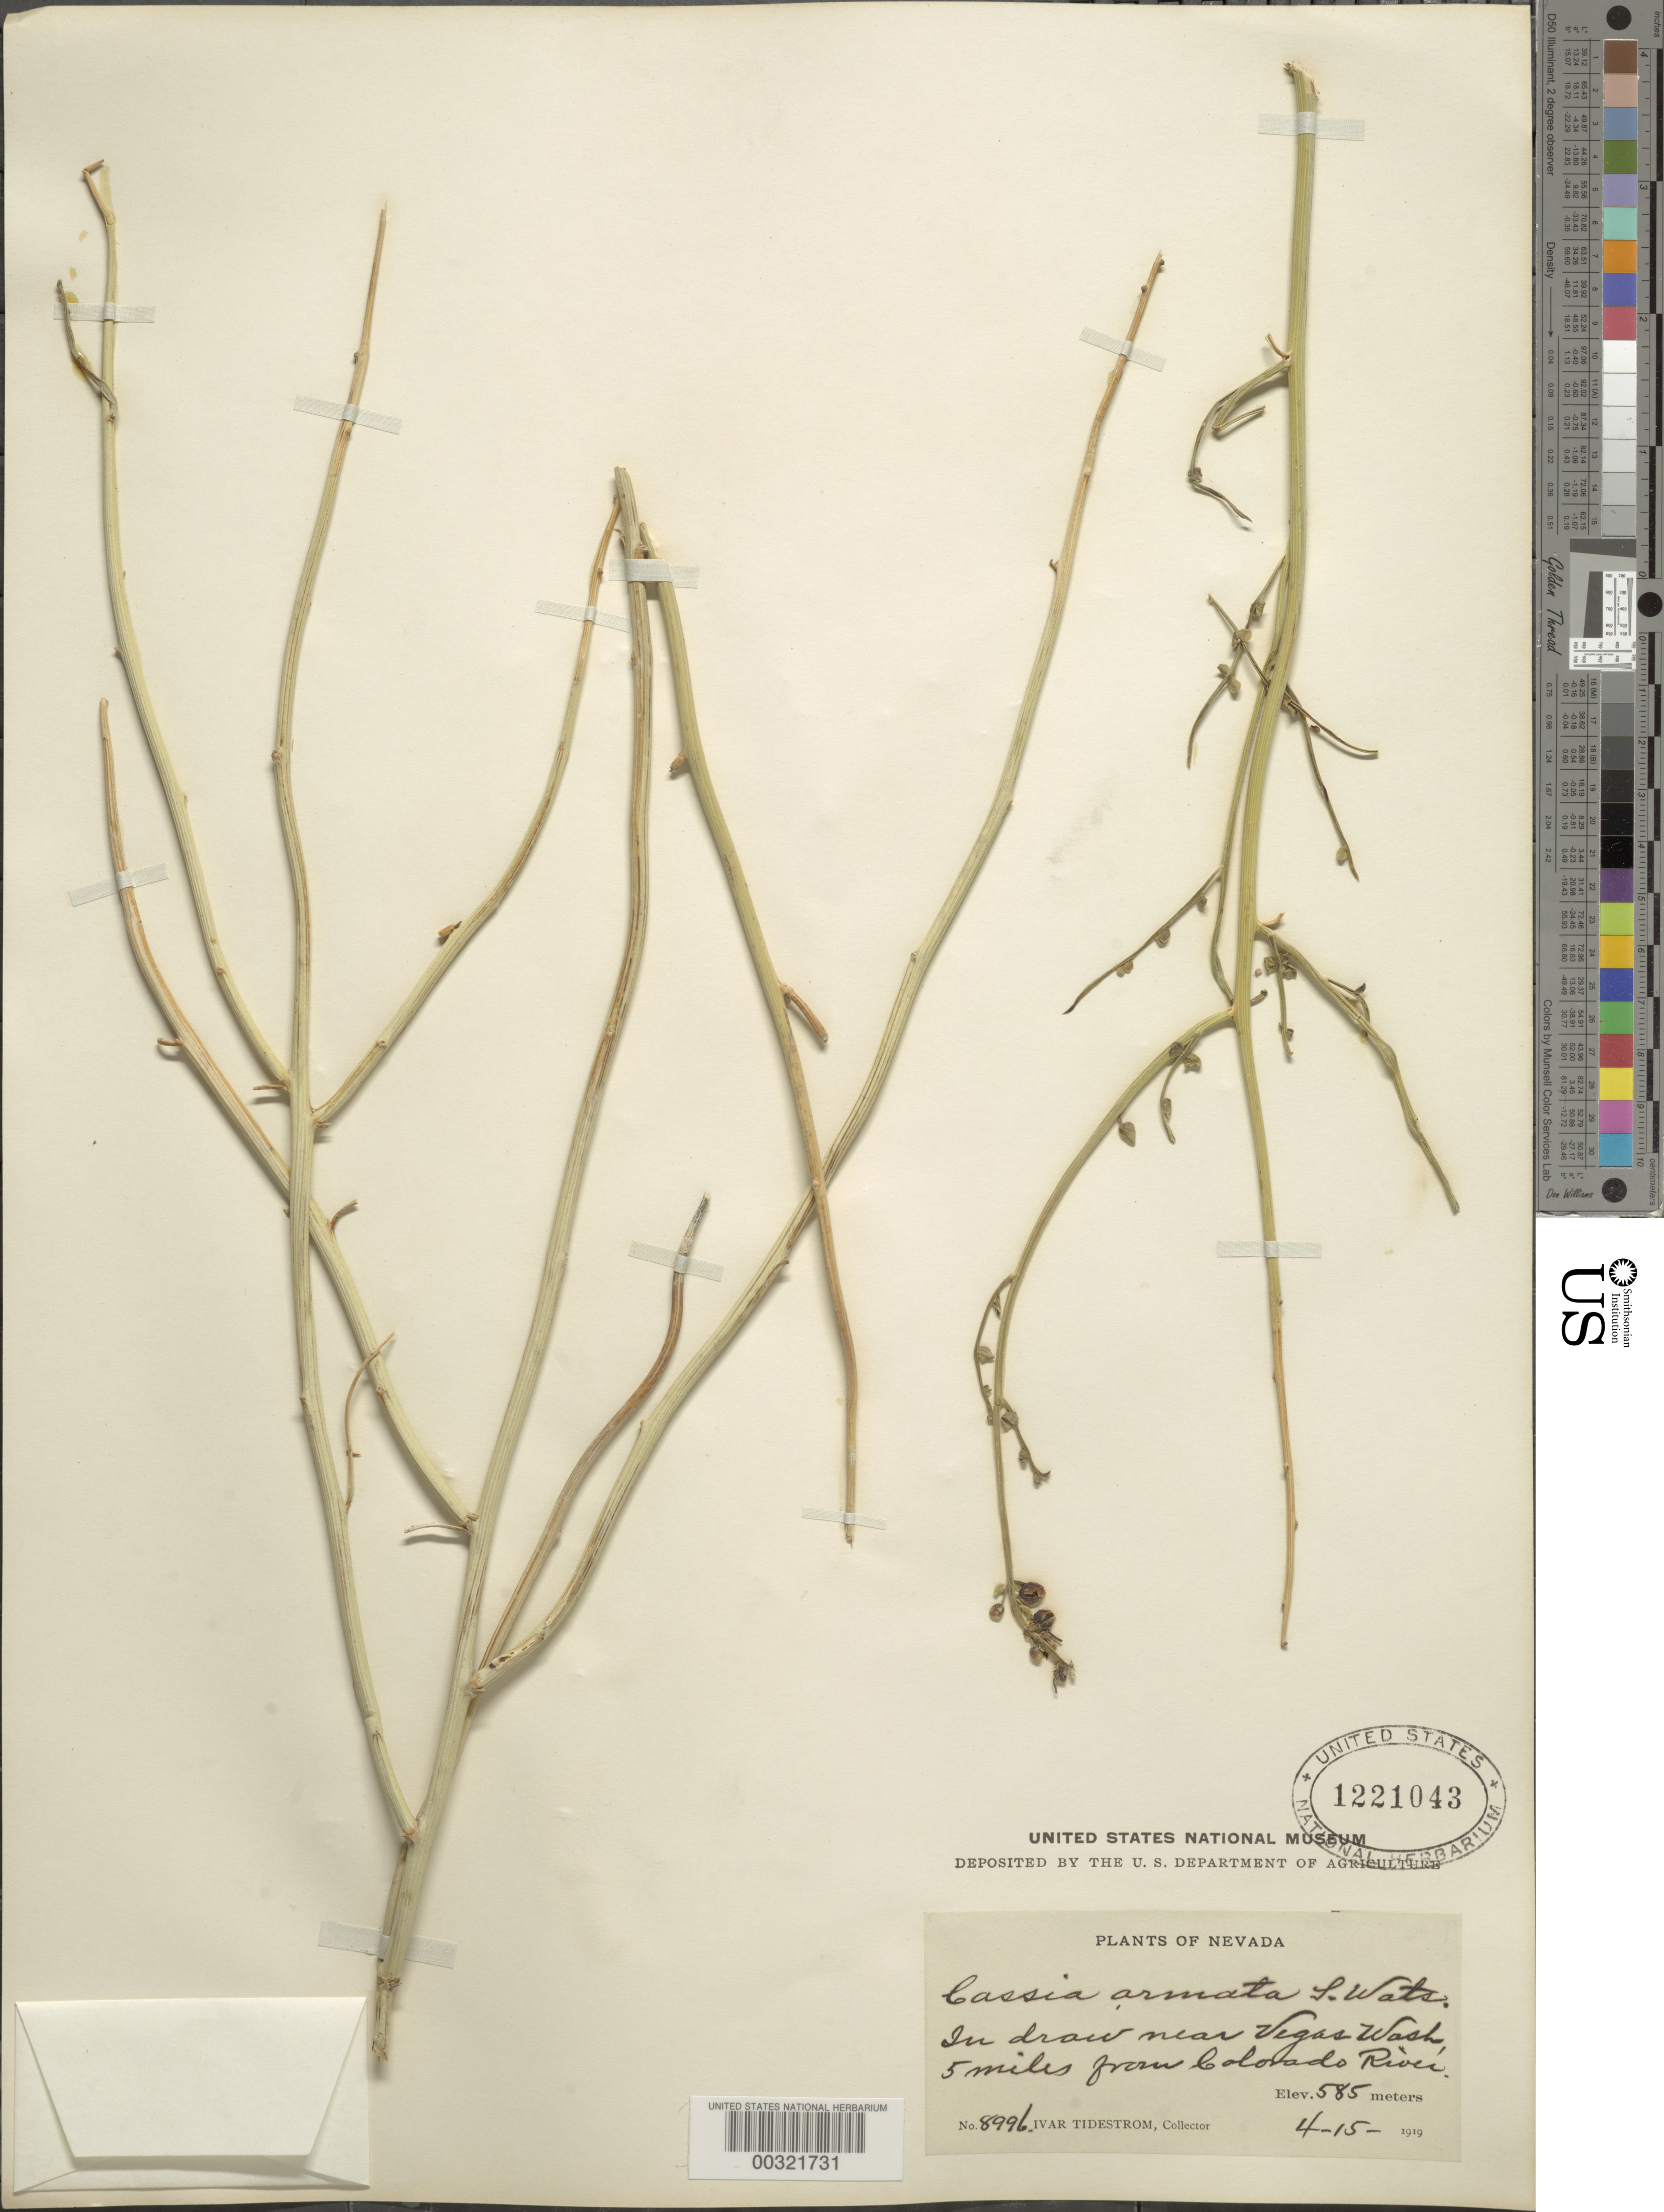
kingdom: Plantae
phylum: Tracheophyta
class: Magnoliopsida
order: Fabales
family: Fabaceae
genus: Senna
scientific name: Senna armata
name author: (S. Watson) H.S. Irwin & Barneby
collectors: I. F. Tidestrom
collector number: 8996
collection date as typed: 04 May 1919 or 05 Jun 1919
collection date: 1919-05-04 or 1919-06-05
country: United States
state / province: Nevada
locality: In draw near the vegas wash, 5 mi from colorado river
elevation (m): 585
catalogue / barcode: US 1221043